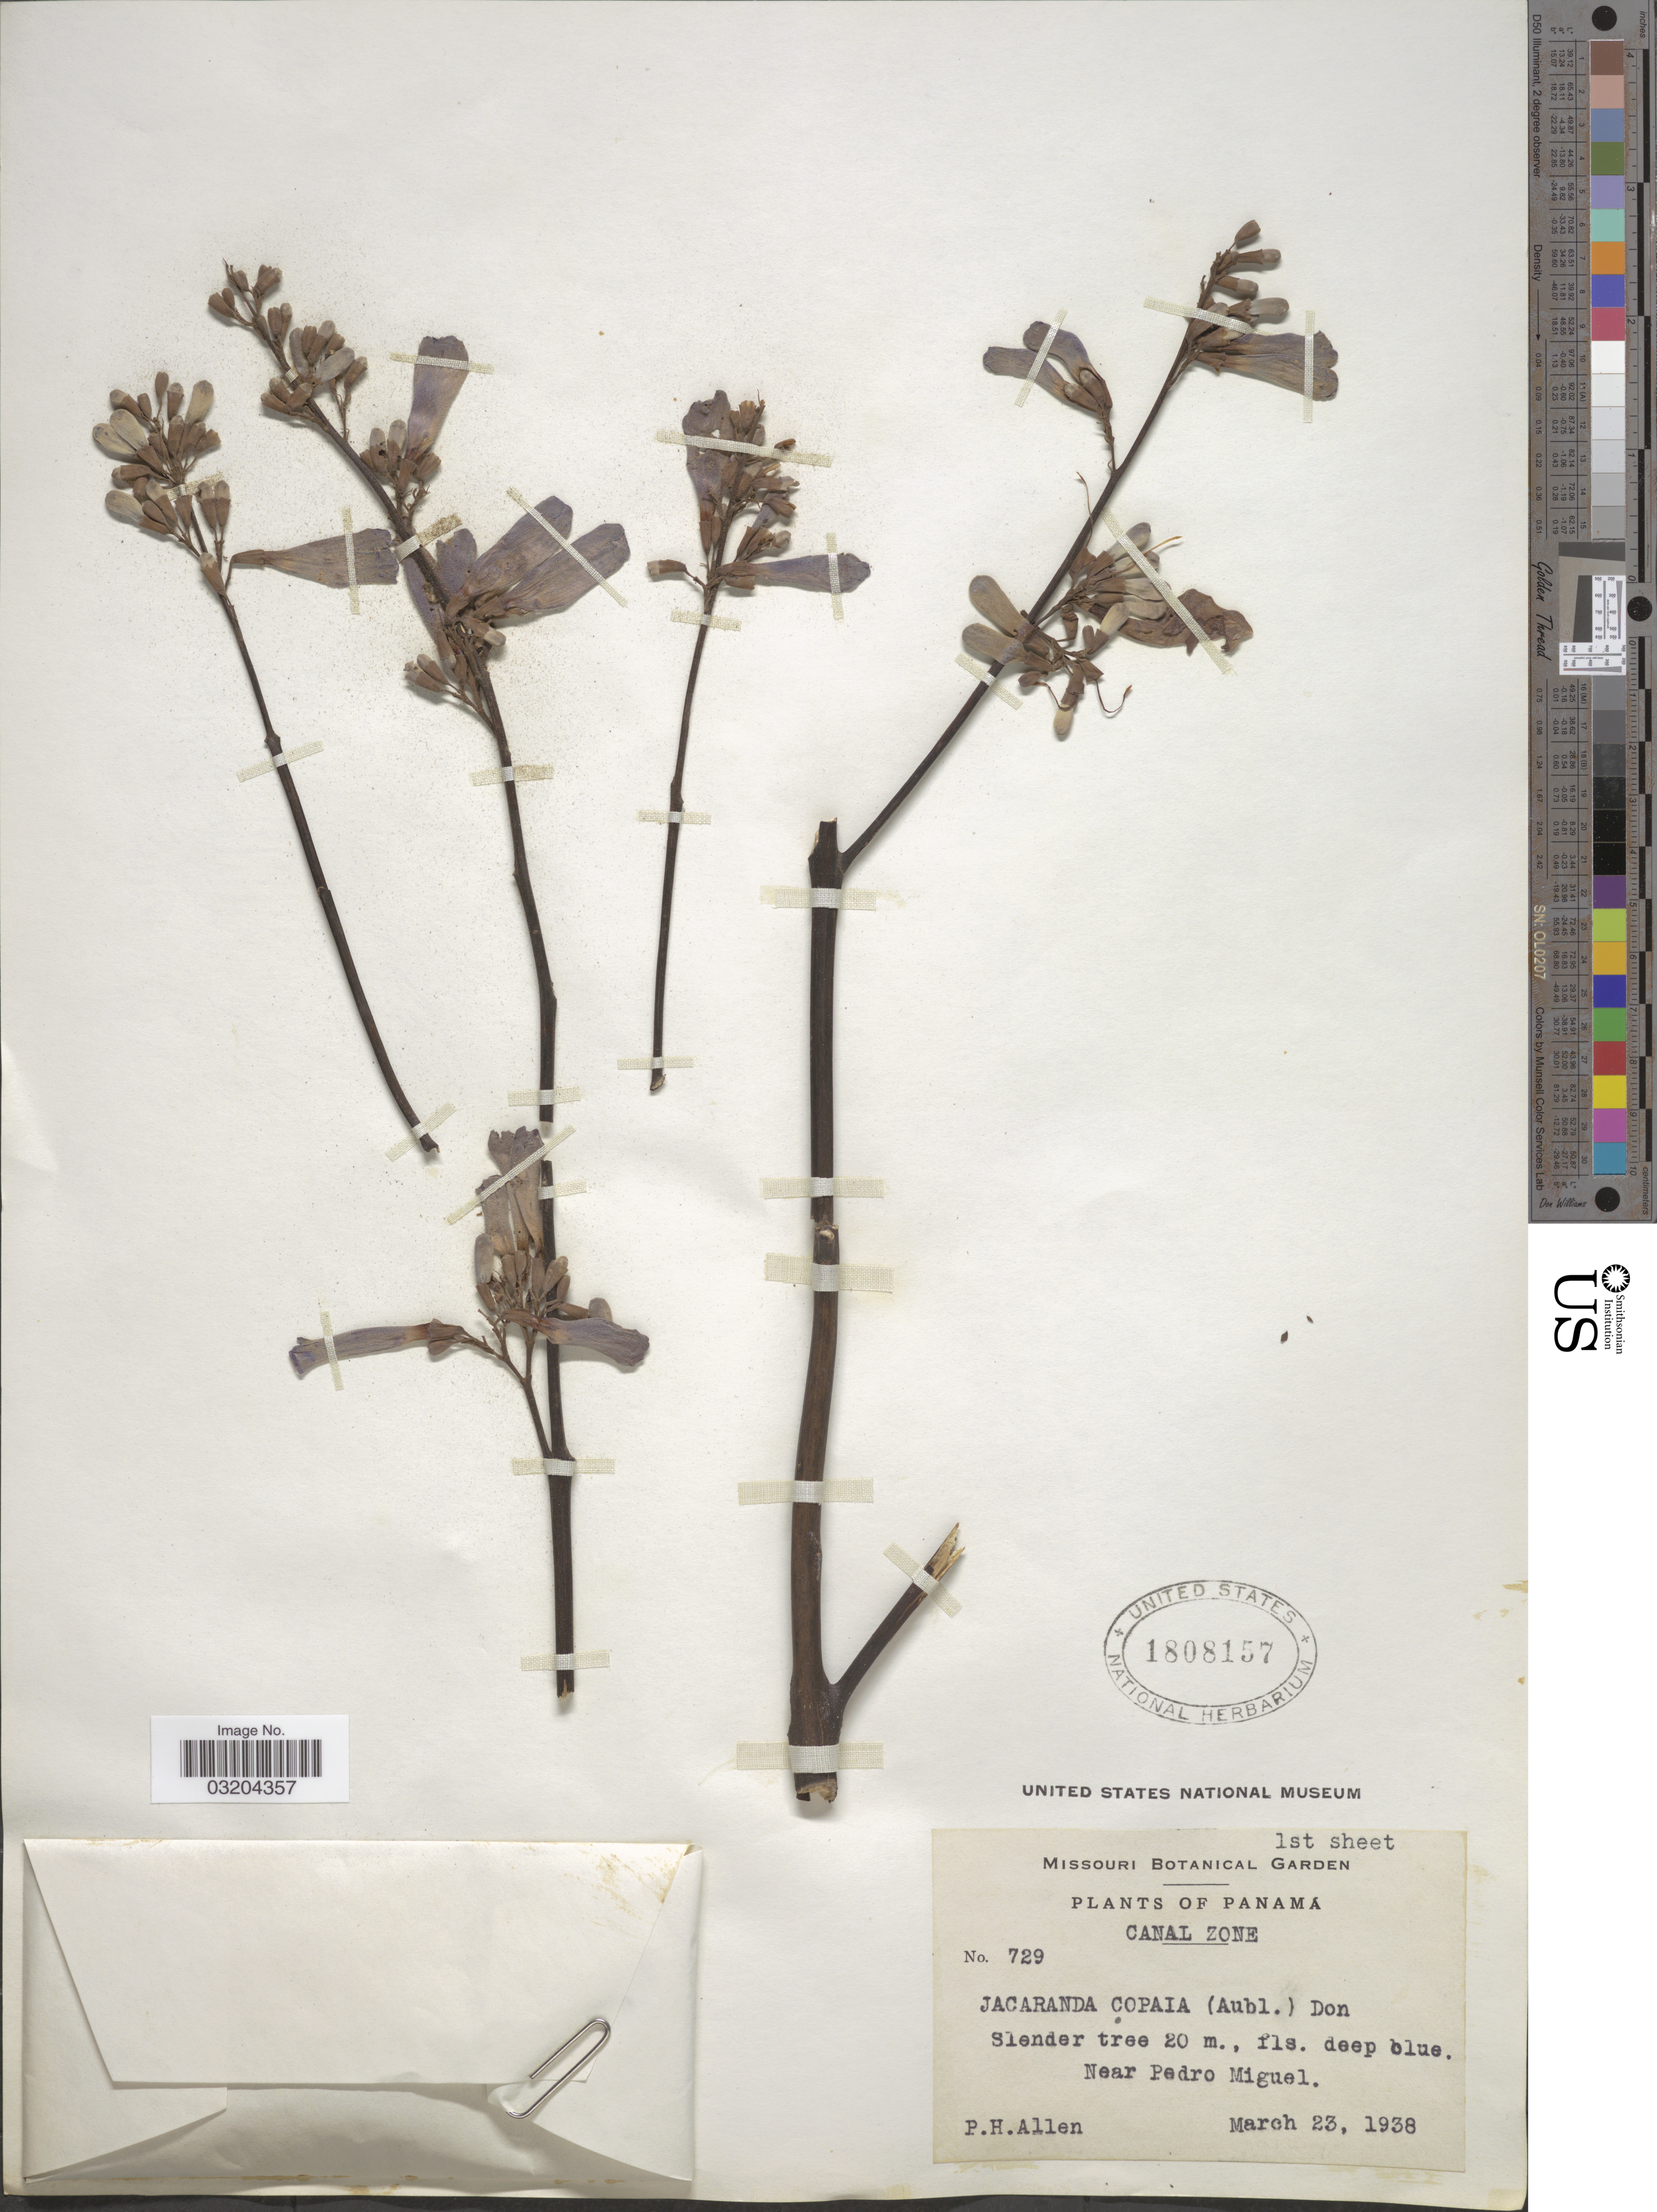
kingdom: Plantae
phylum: Tracheophyta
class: Magnoliopsida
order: Lamiales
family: Bignoniaceae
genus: Jacaranda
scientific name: Jacaranda copaia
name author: (Aubl.) D. Don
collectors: P. H. Allen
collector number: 729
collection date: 1938-03-23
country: Panama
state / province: Colón / Panamá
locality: Canal Zone. Near Pedro Miguel.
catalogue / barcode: US 1808157